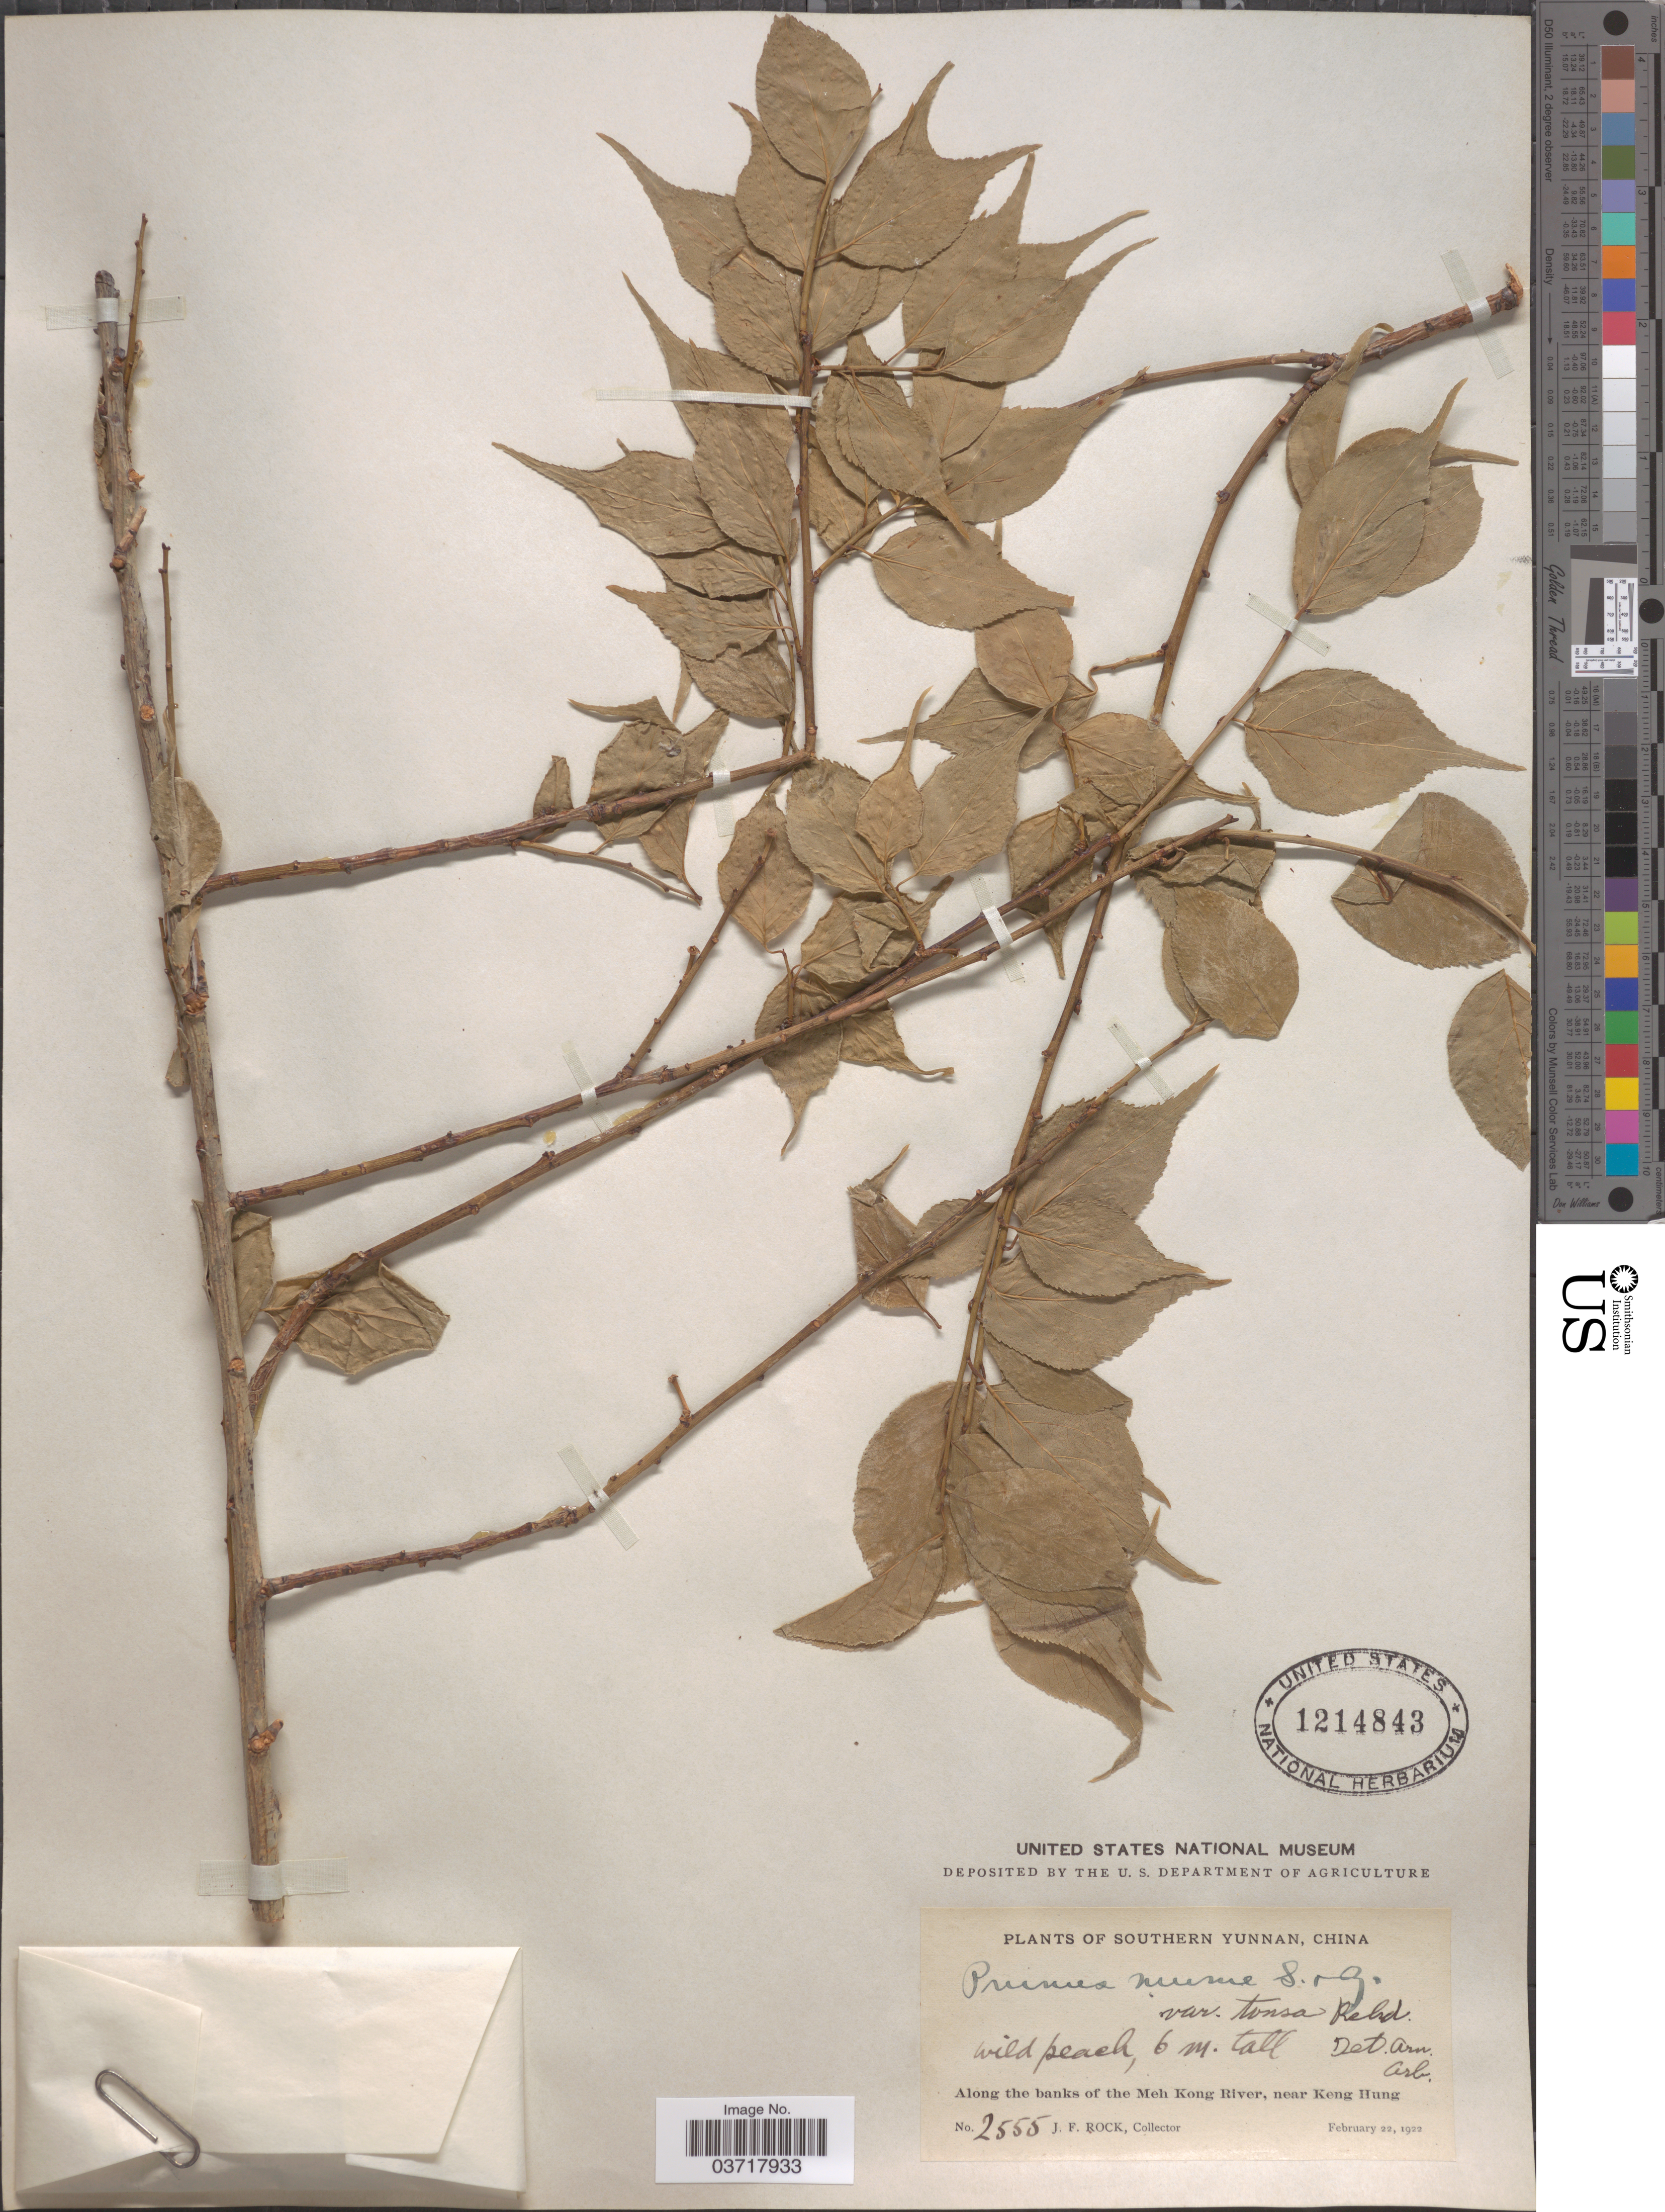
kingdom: Plantae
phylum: Tracheophyta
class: Magnoliopsida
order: Rosales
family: Rosaceae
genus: Prunus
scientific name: Prunus mume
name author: (Siebold) Siebold & Zucc.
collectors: J. Rock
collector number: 2555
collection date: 1922-02-22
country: China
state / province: Yunnan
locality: Southern Yunnan. Along the banks of the Meh Kong River, near Keng Hung.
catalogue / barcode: US 1214843